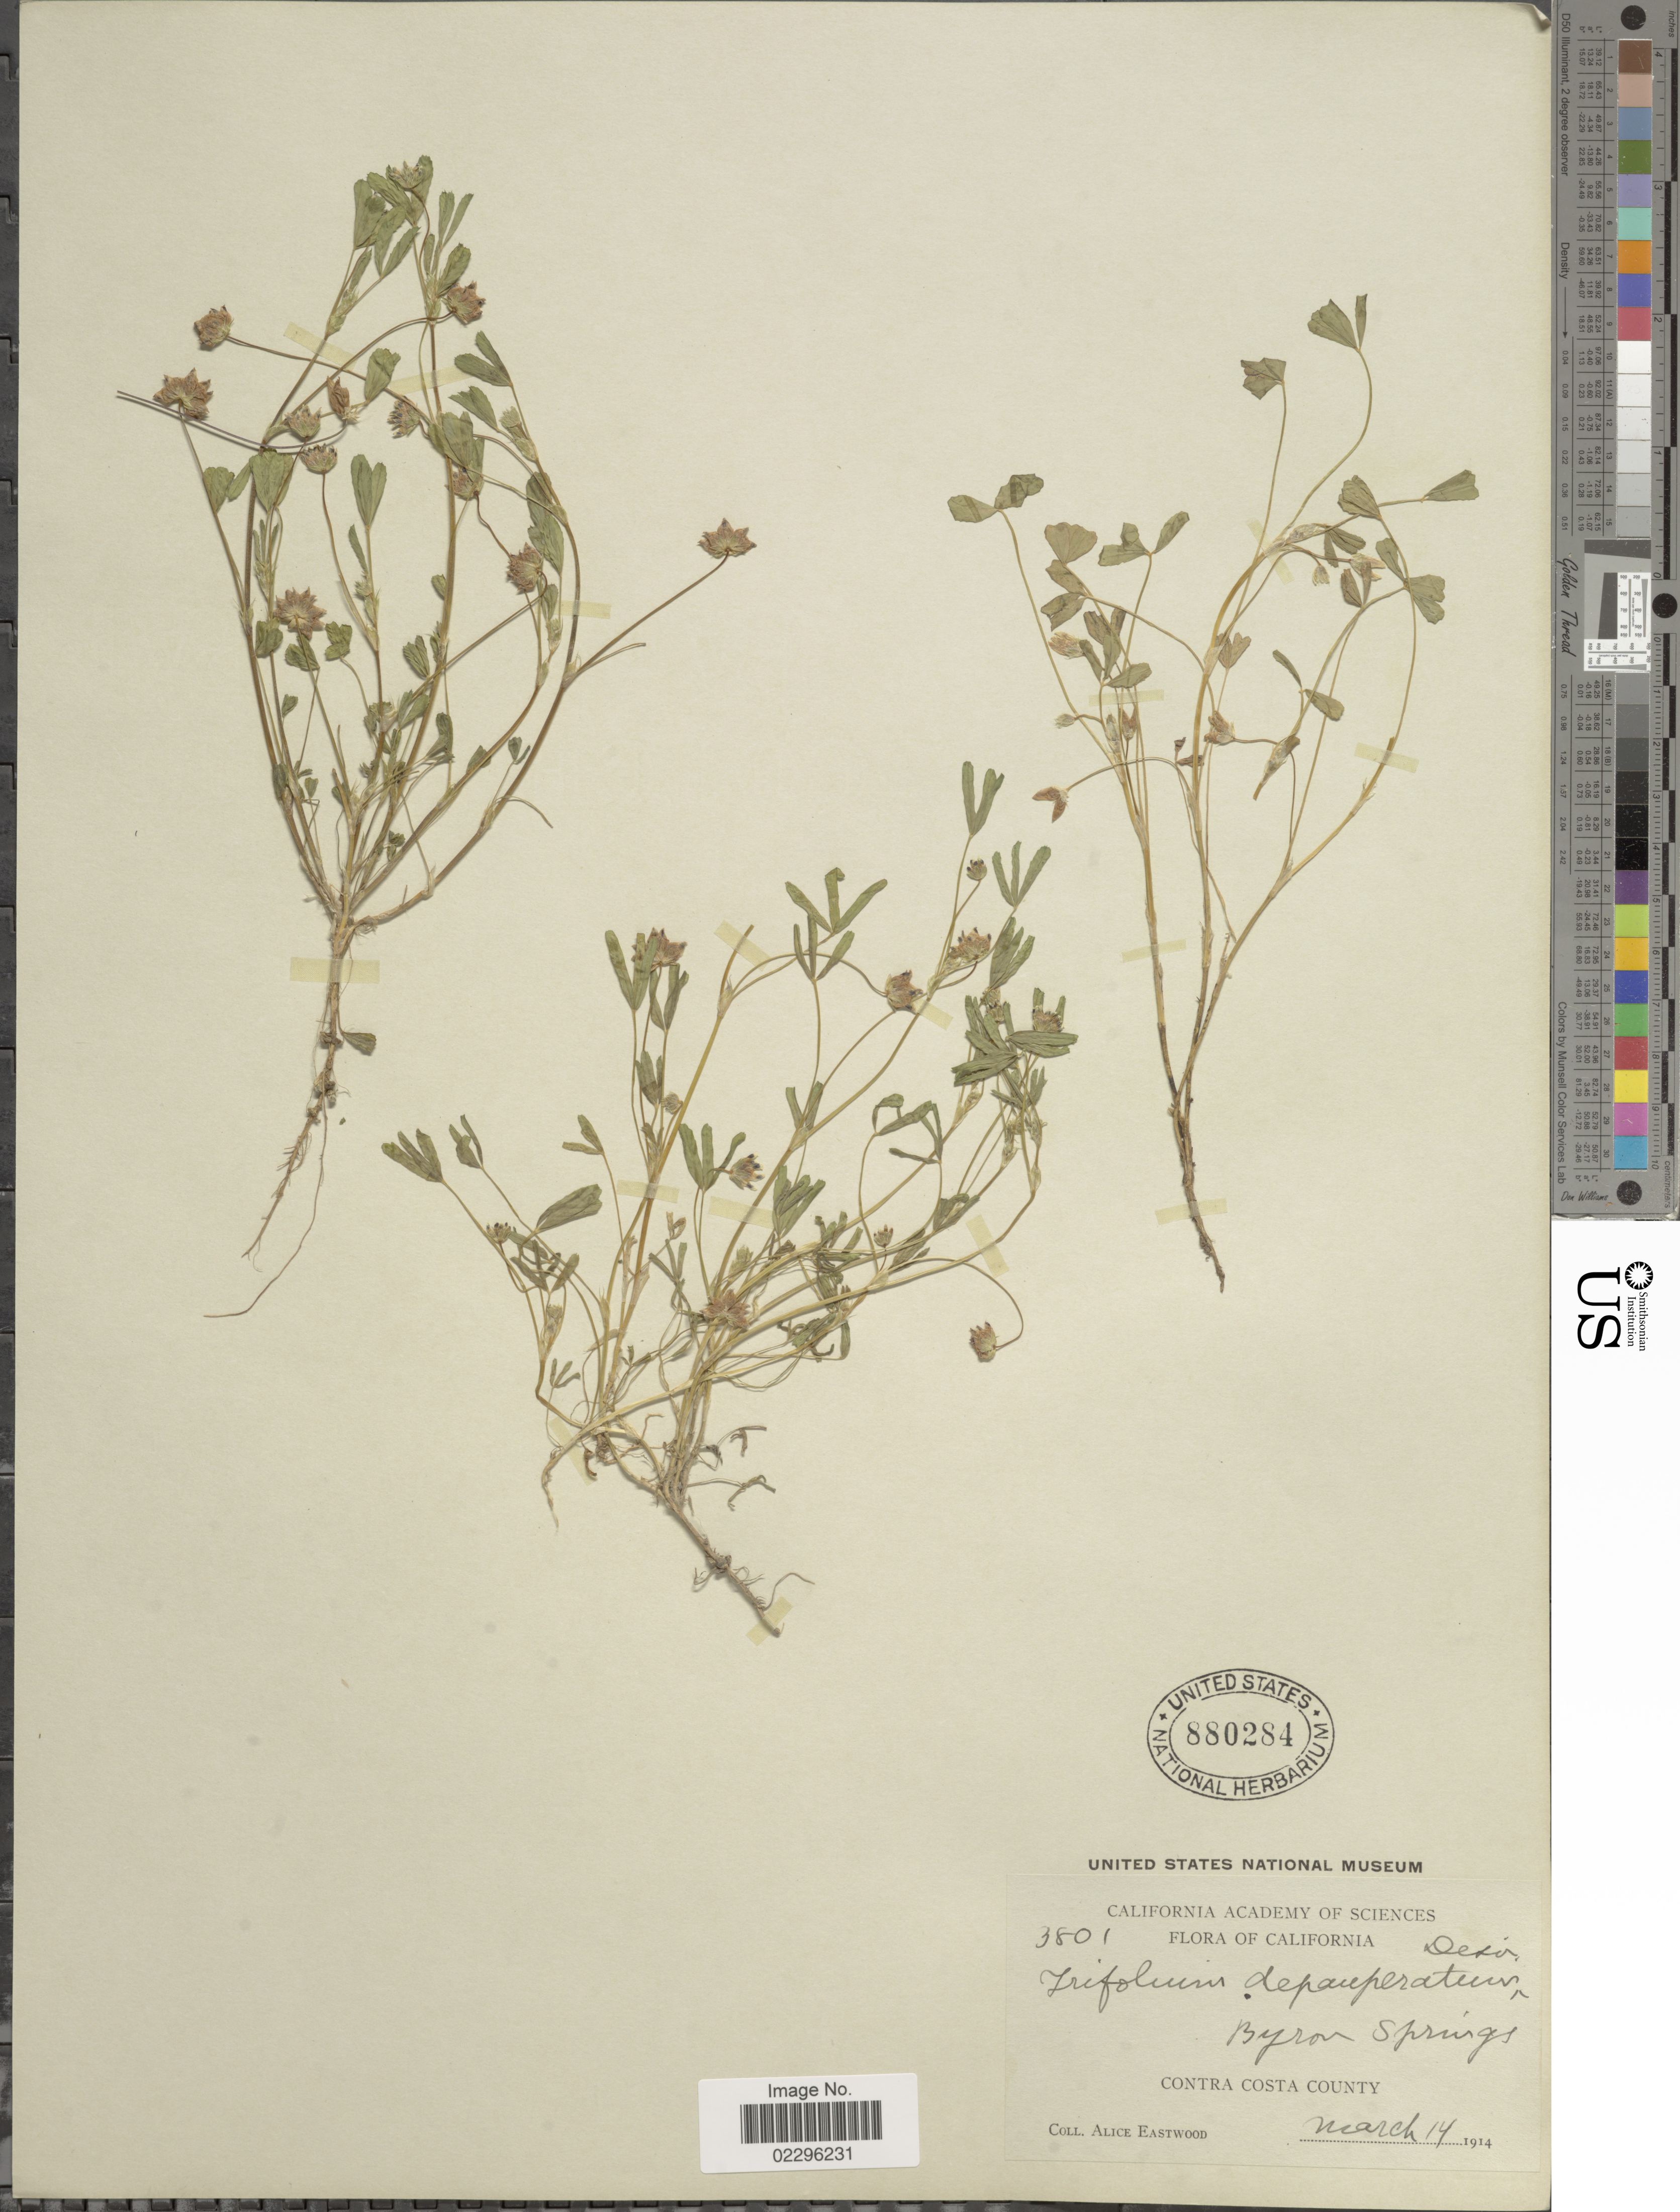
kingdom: Plantae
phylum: Tracheophyta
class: Magnoliopsida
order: Fabales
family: Fabaceae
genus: Trifolium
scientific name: Trifolium depauperatum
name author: Desv.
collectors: A. Eastwood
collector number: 3801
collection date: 1914-03-14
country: United States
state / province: California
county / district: Contra Costa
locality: Byron Springs. Contra Costa County.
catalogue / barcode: US 880284